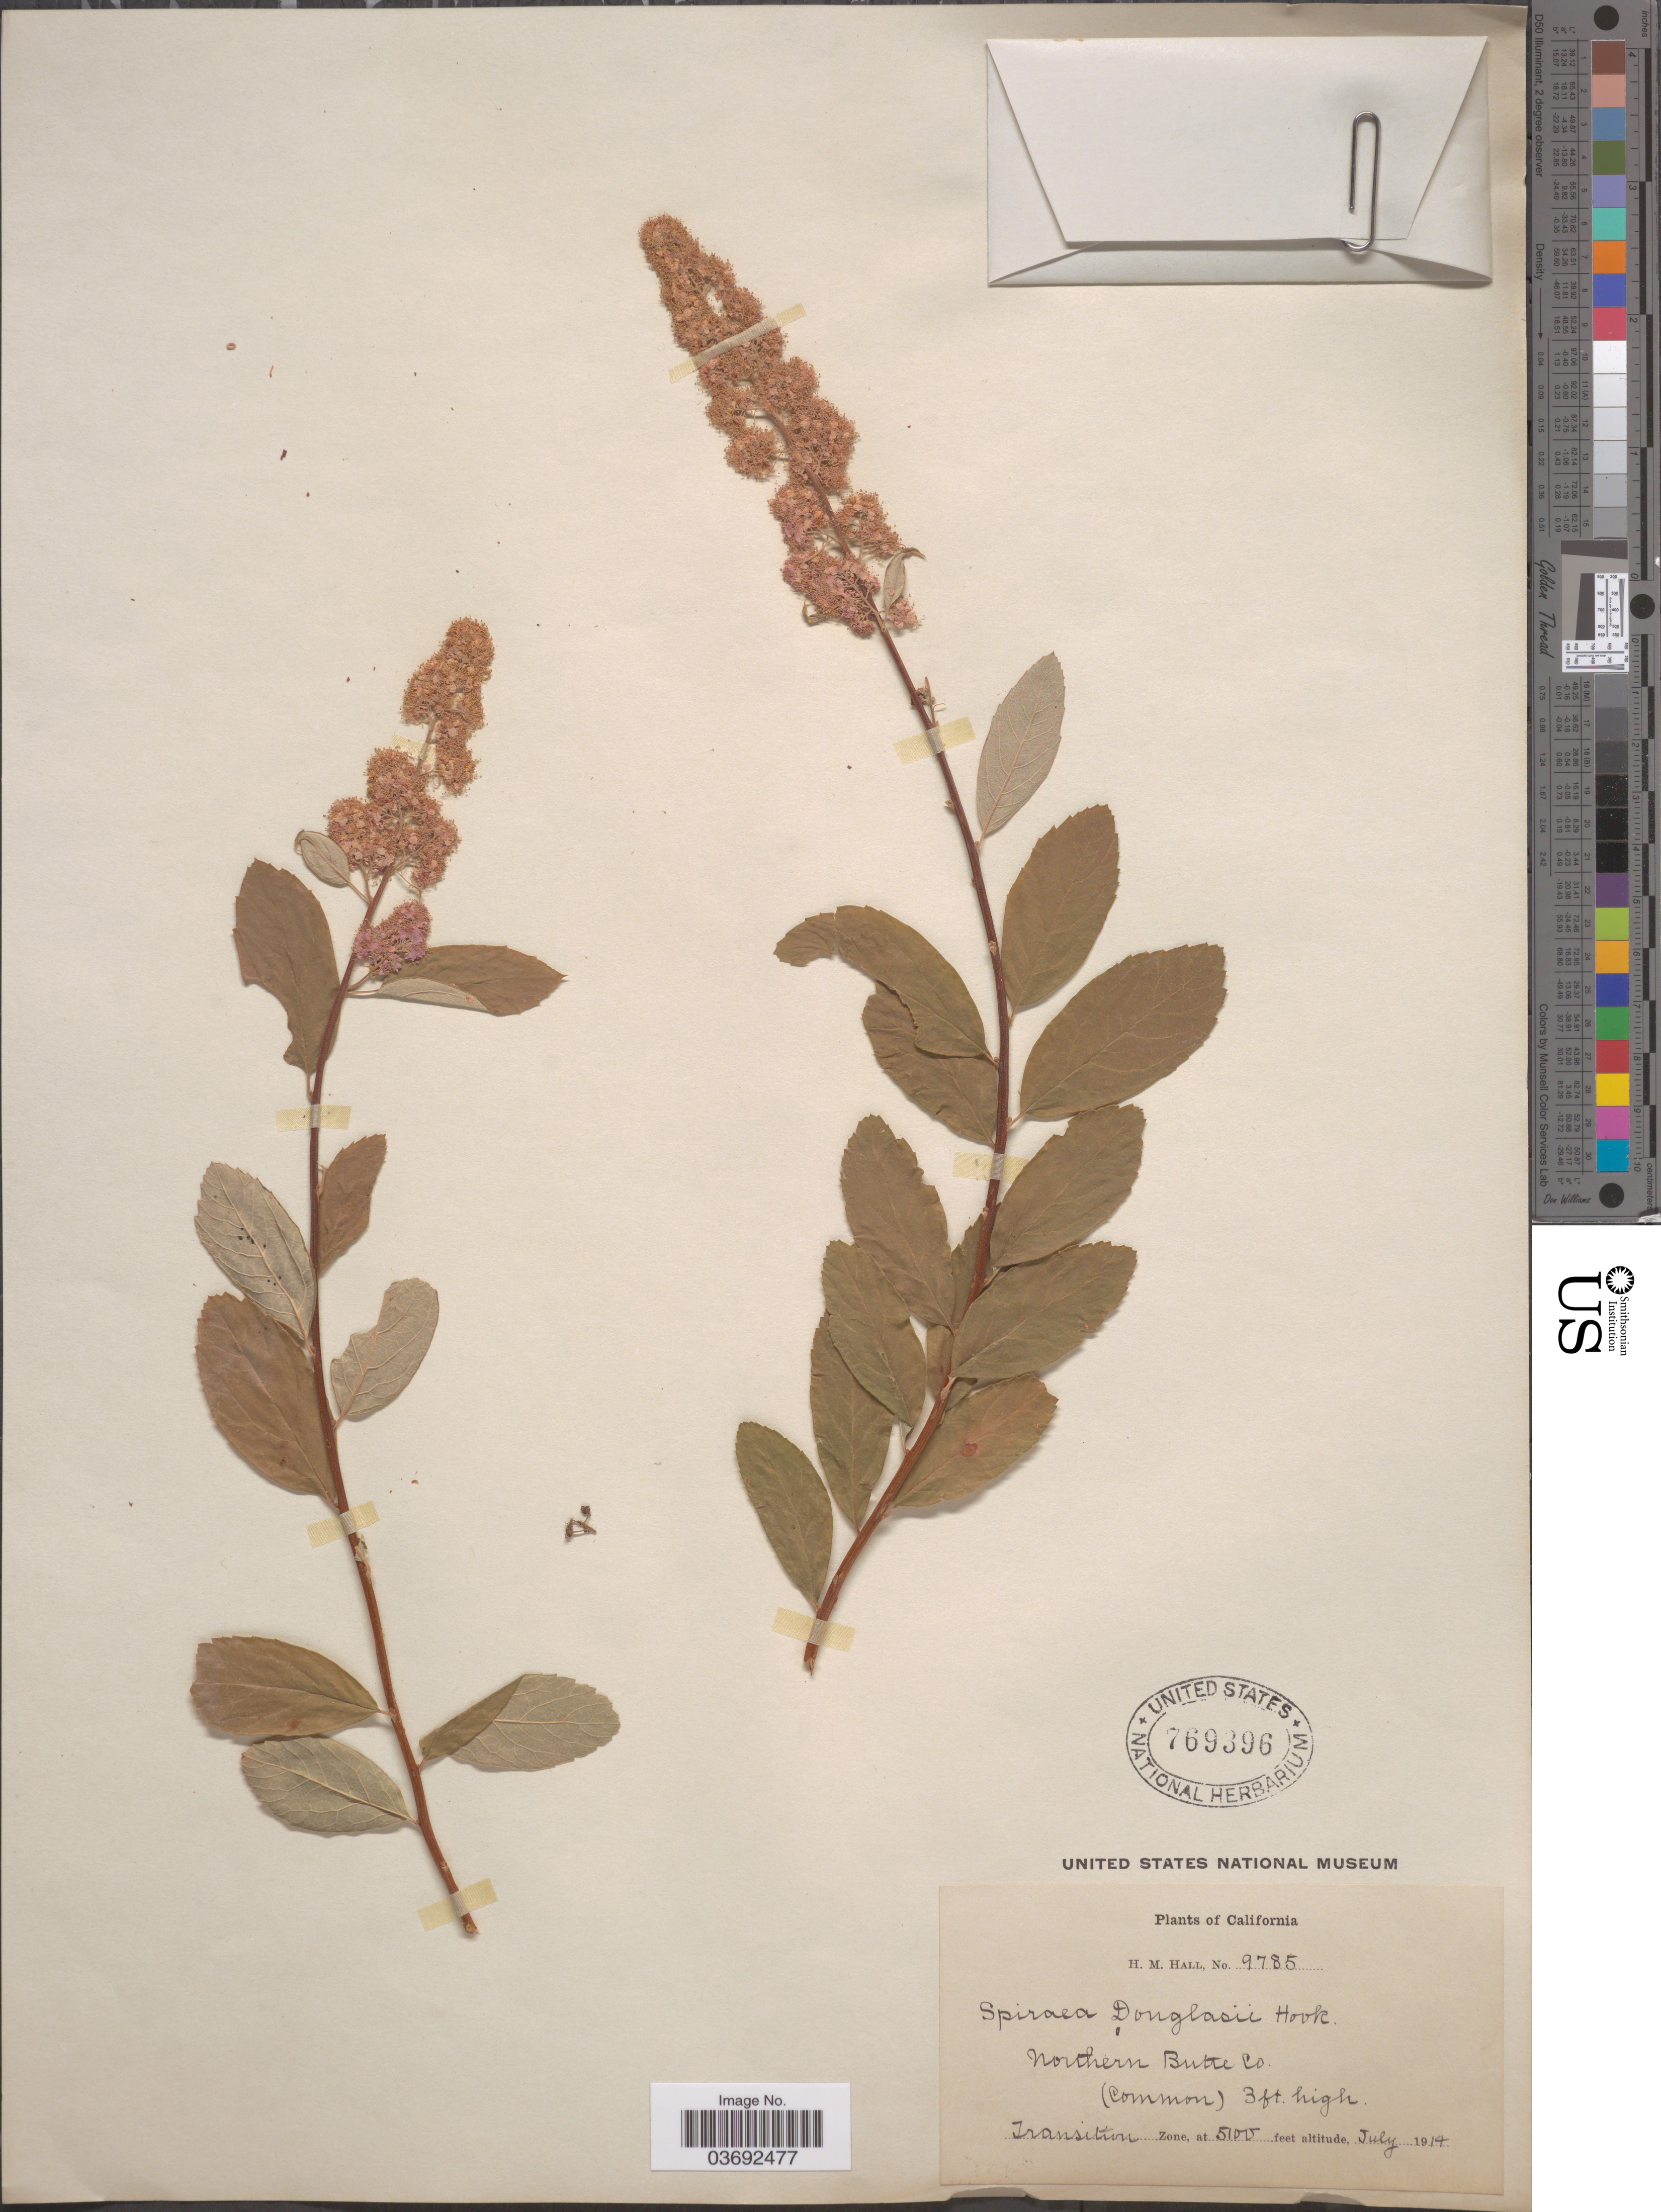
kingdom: Plantae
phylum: Tracheophyta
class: Magnoliopsida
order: Rosales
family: Rosaceae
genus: Spiraea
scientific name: Spiraea douglasii var. menziesii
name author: (Hook.) C. Presl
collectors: H. M. Hall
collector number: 9785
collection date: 1914-07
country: United States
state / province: California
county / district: Butte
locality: Northern Butte Co. Transition Zone.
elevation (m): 1554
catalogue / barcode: US 769396